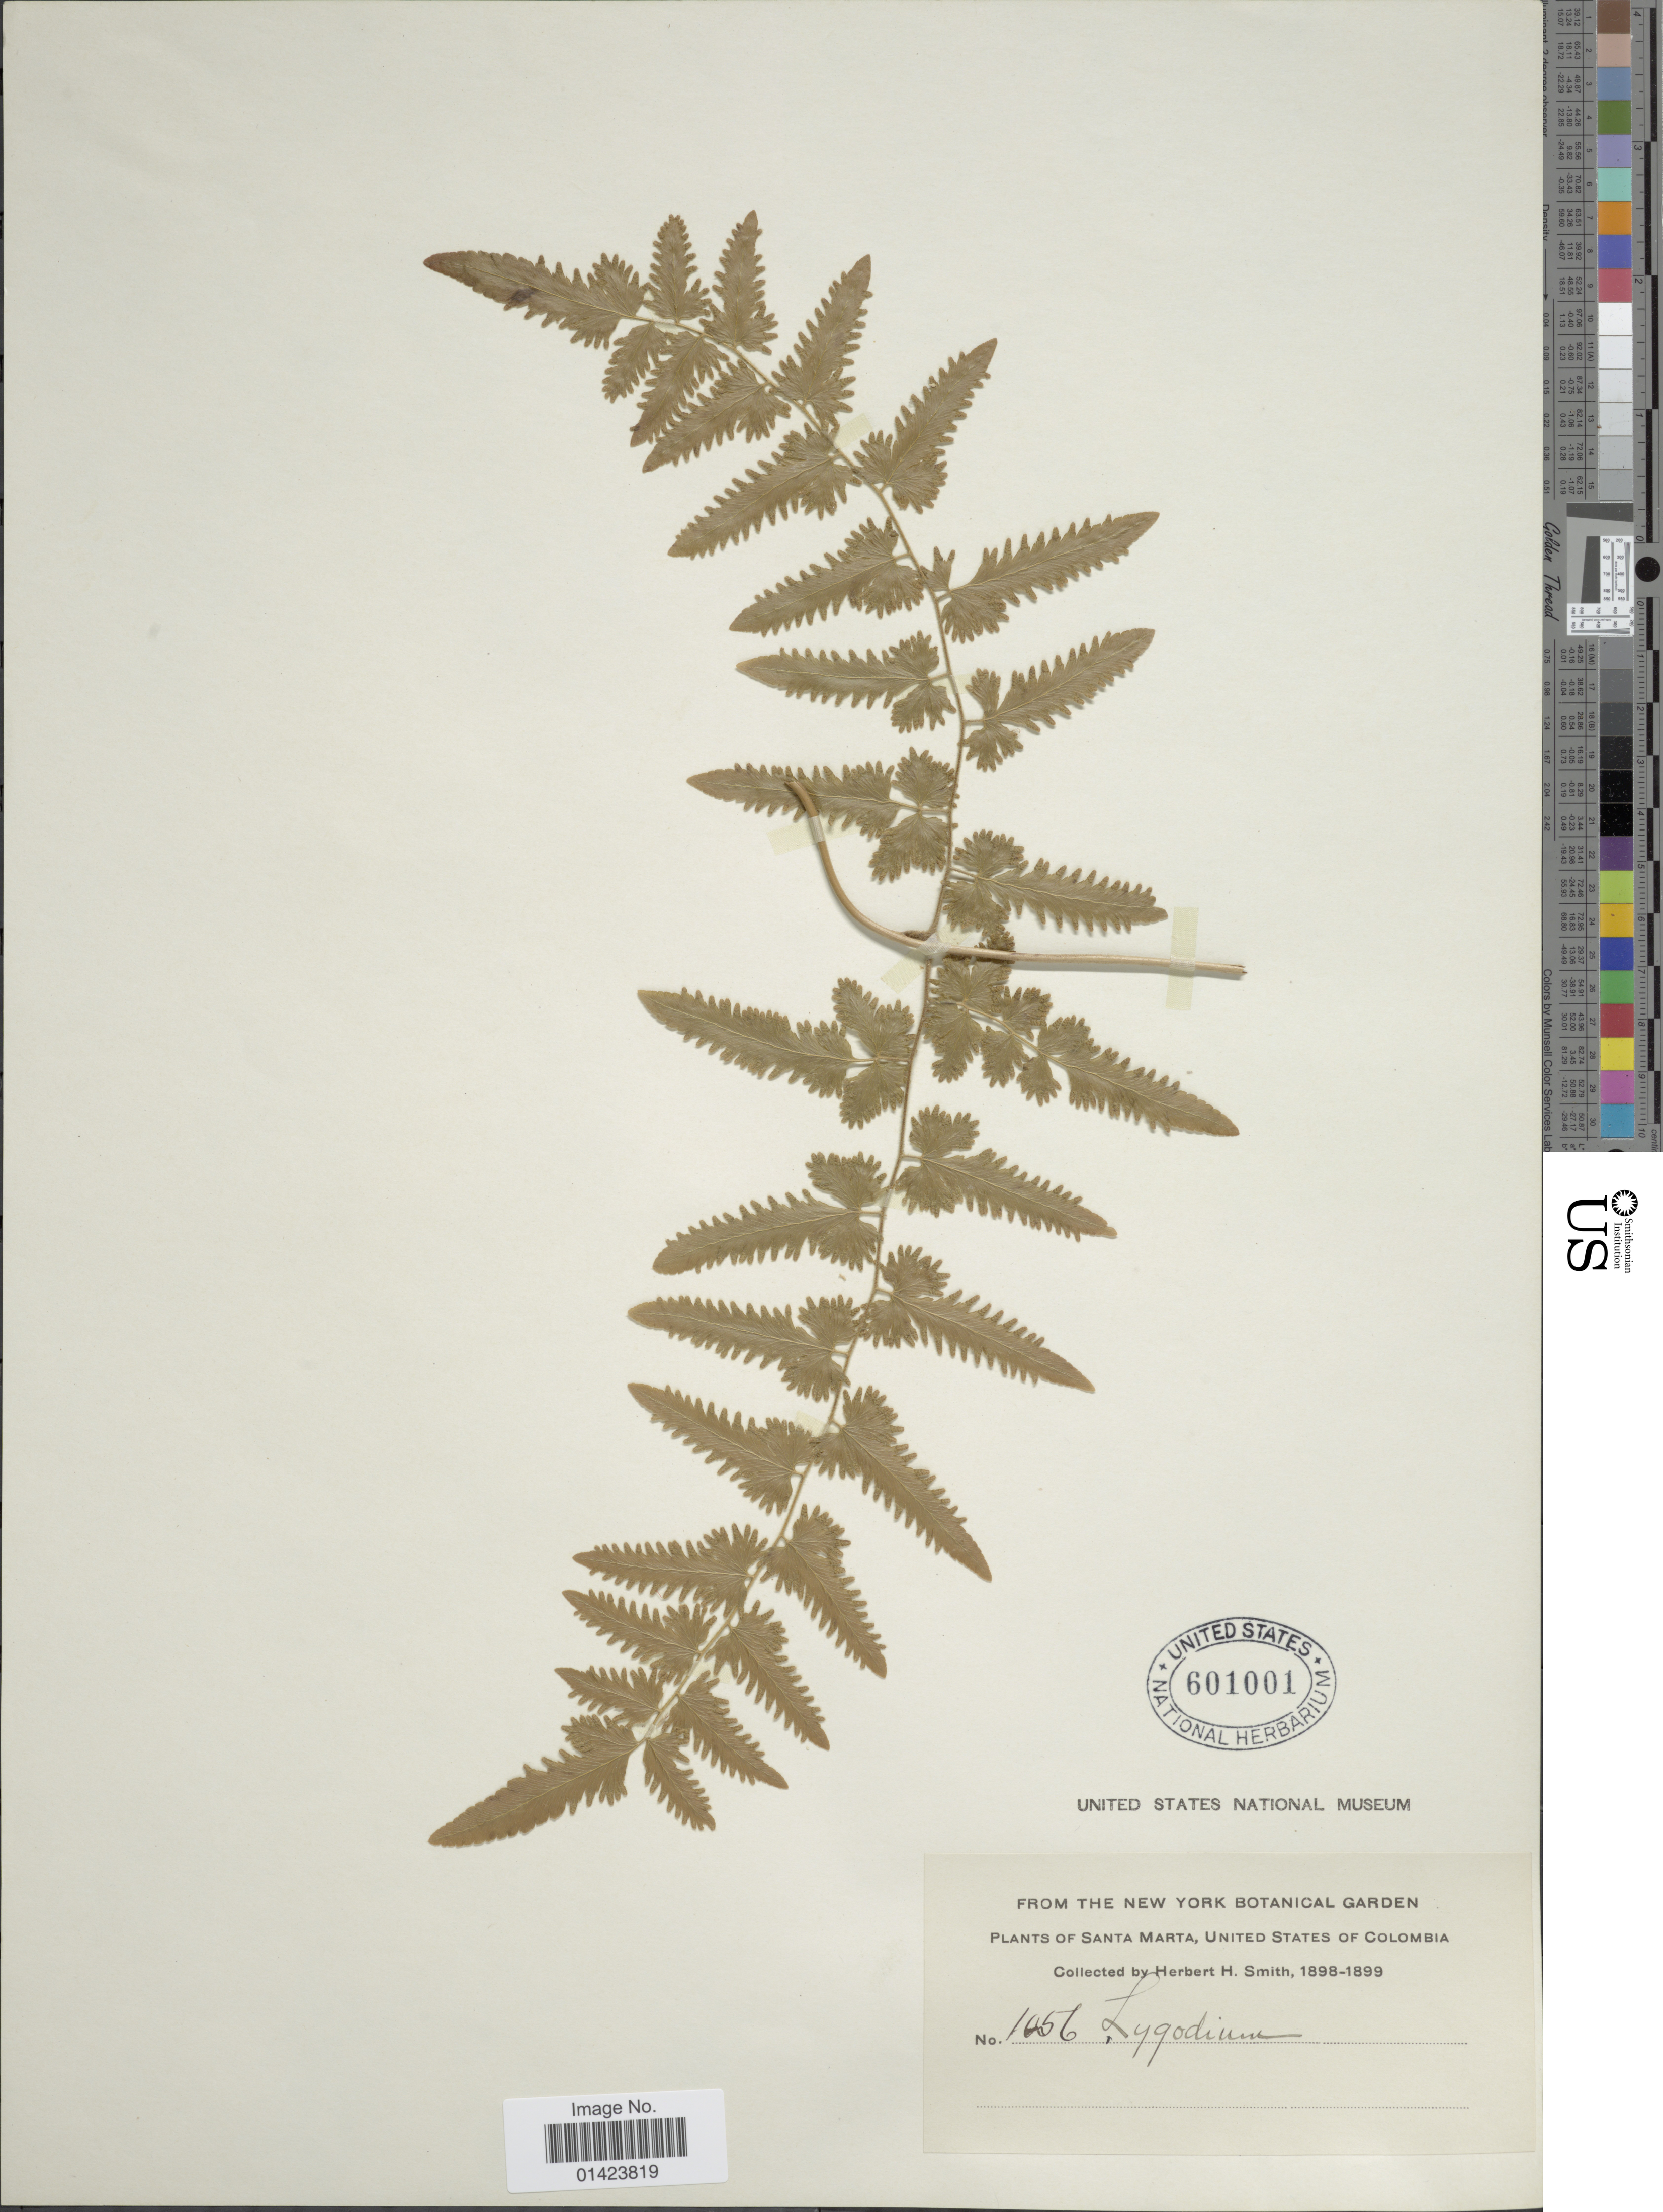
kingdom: Plantae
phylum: Tracheophyta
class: Polypodiopsida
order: Schizaeales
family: Lygodiaceae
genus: Lygodium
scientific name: Lygodium venustum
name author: Sw.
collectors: Herbert H. Smith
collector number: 1056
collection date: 1898/1899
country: Colombia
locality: Santa Marta, United States of Colombia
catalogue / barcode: US 601001